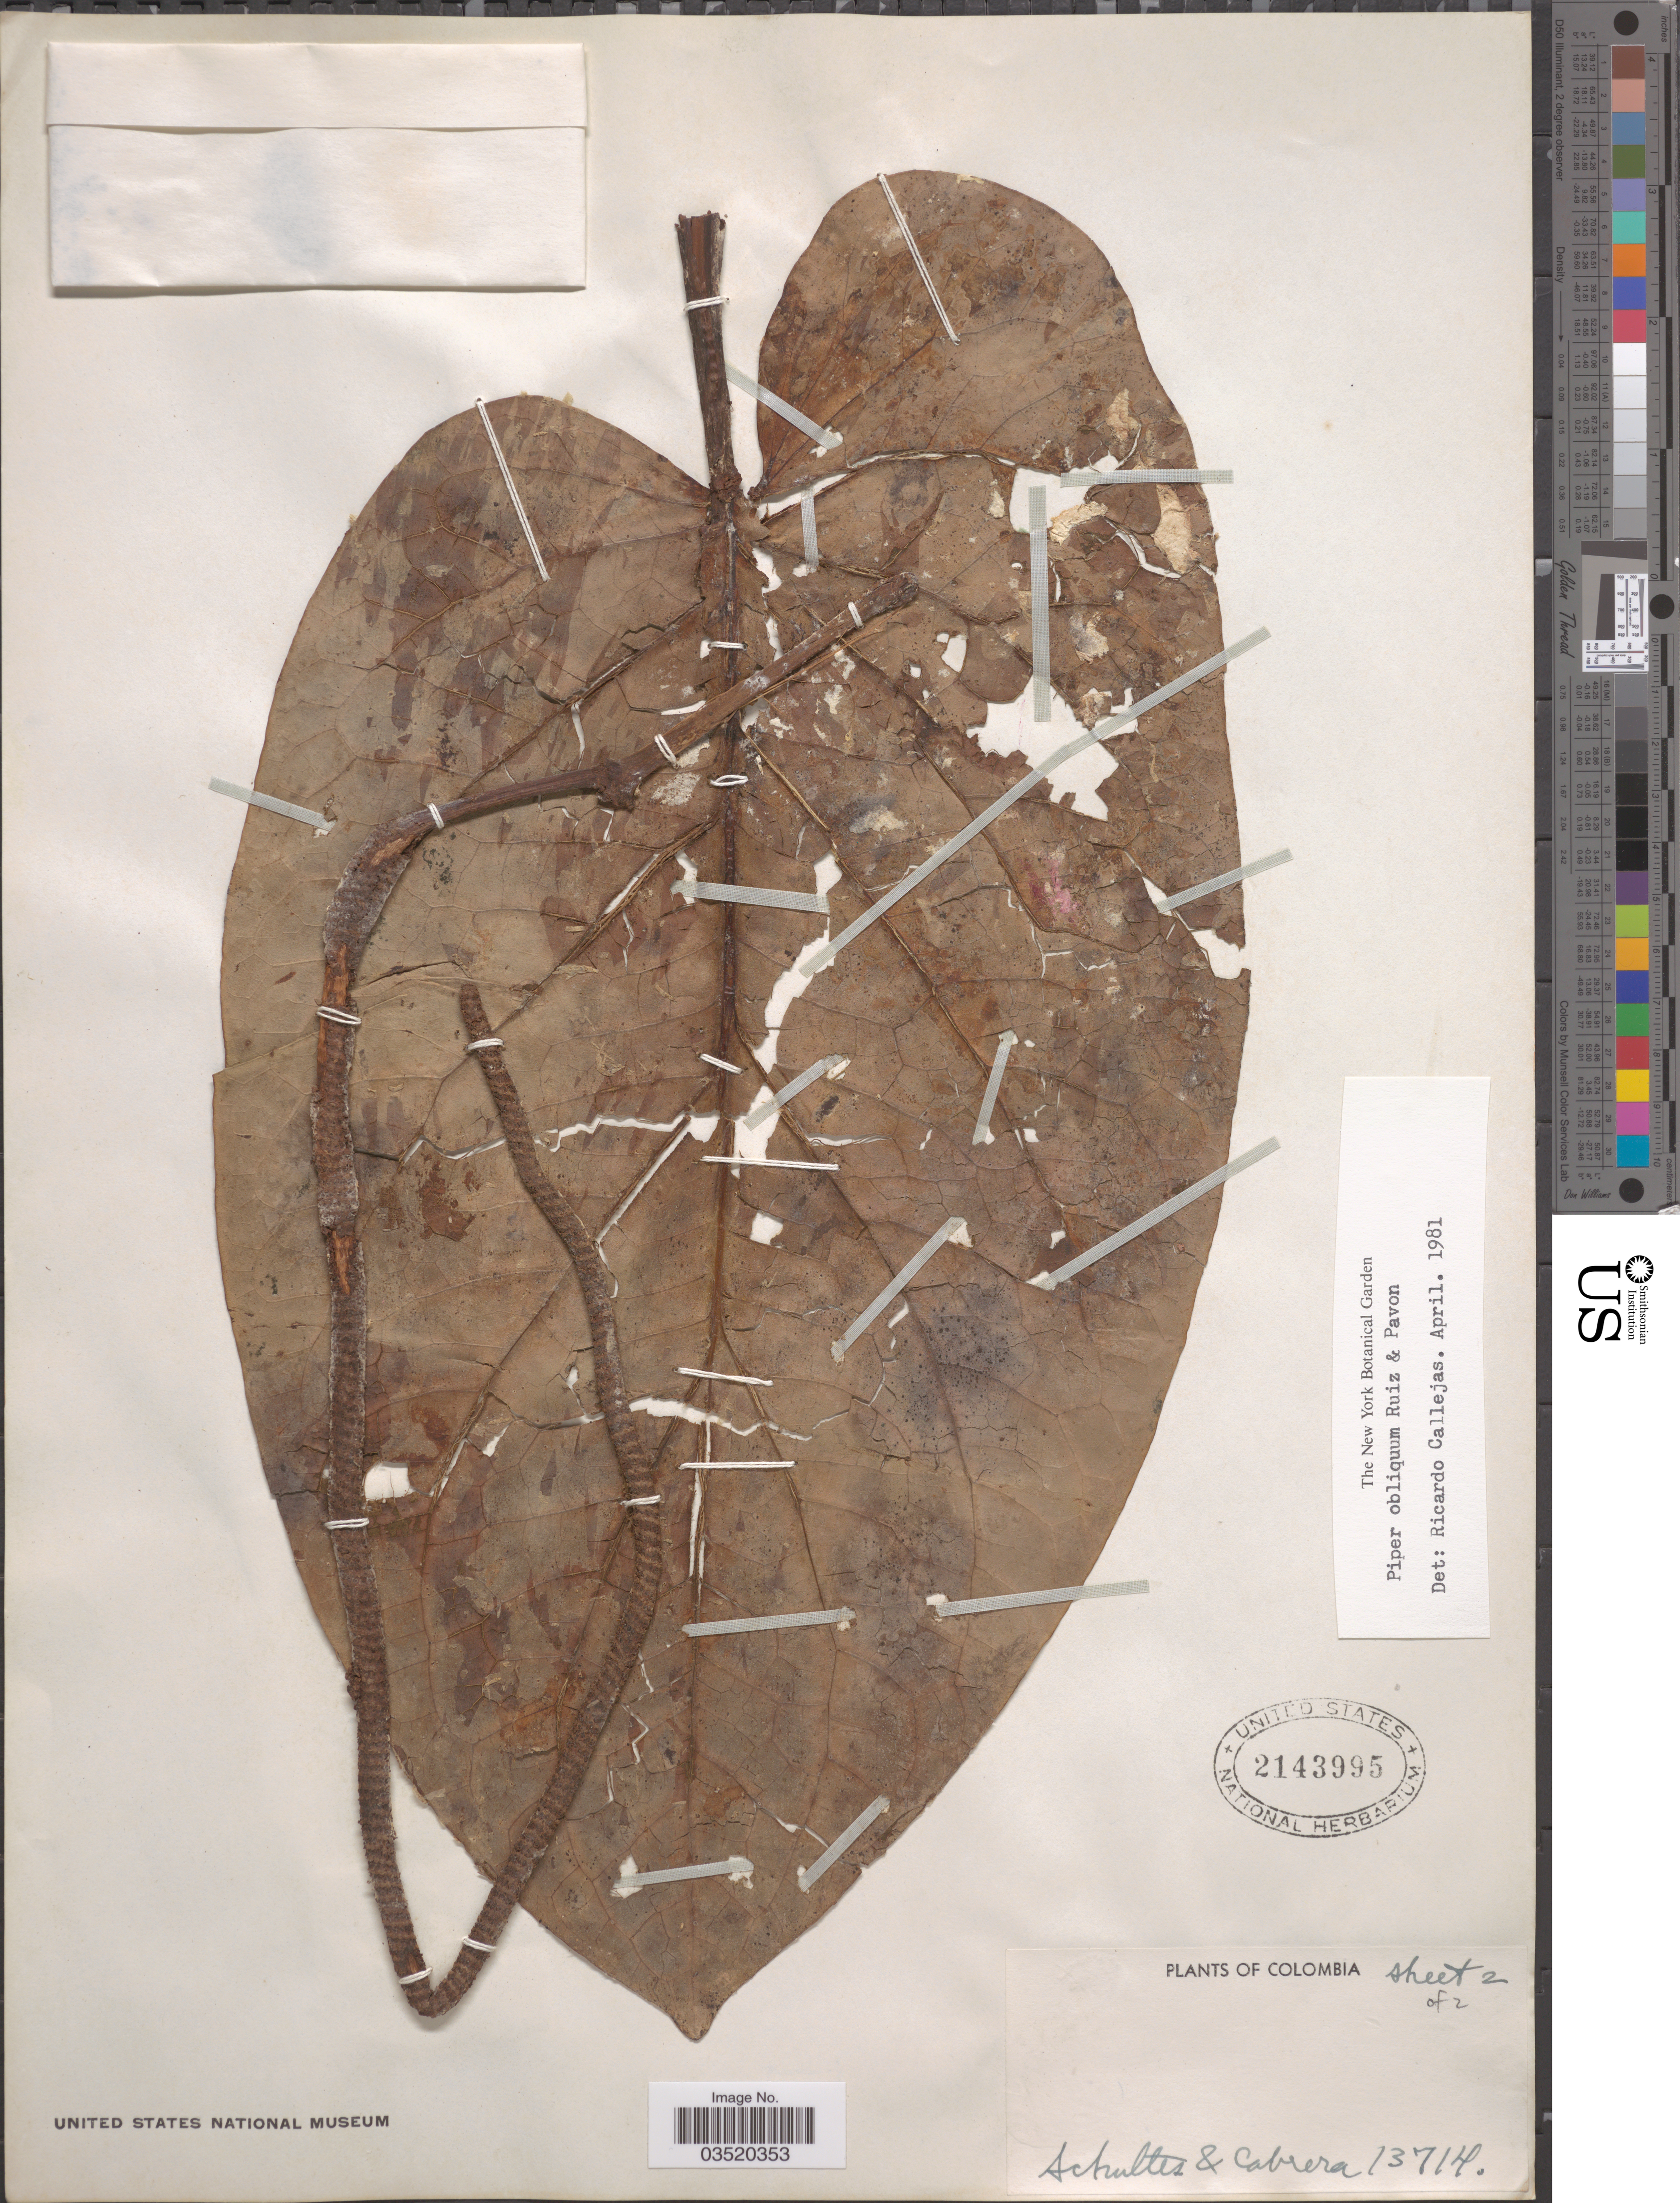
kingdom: Plantae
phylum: Tracheophyta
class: Magnoliopsida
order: Piperales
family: Piperaceae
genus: Piper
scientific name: Piper obliquum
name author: Ruiz & Pav.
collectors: -- Schultes & Cabrera, --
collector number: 13714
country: Colombia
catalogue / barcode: US 2143995